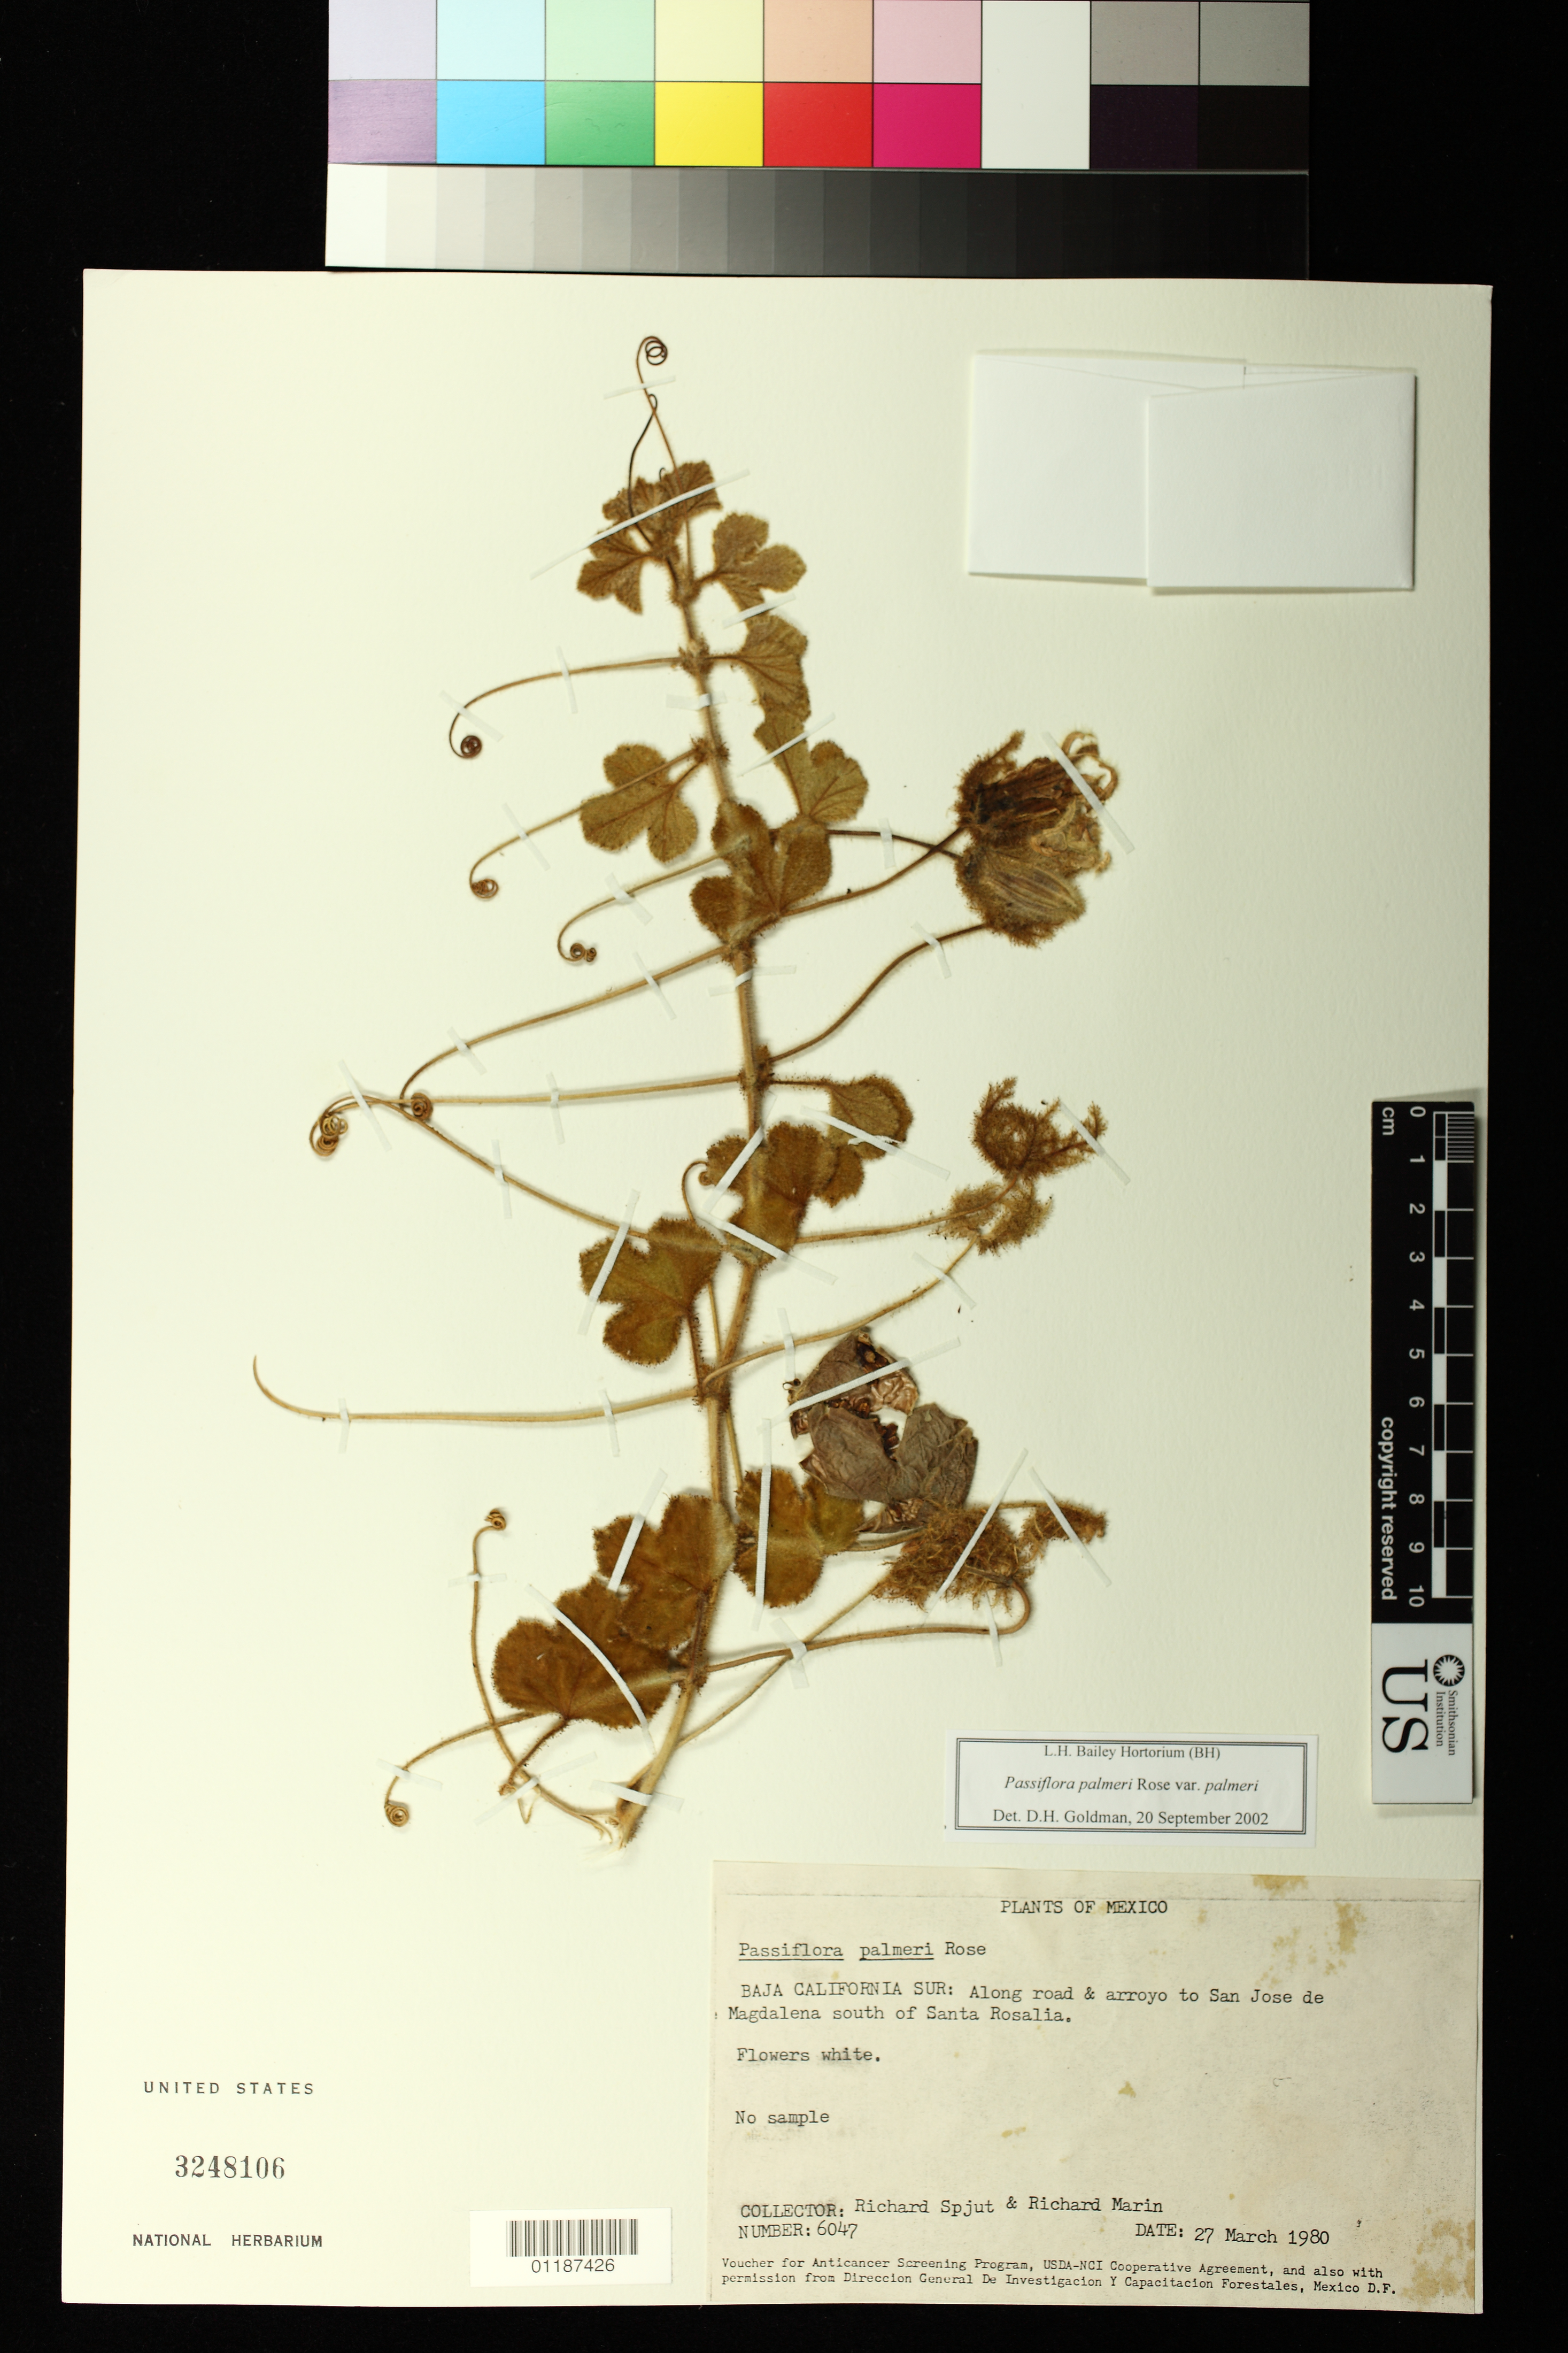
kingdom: Plantae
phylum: Tracheophyta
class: Magnoliopsida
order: Malpighiales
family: Passifloraceae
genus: Passiflora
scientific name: Passiflora palmeri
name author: Rose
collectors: R. Spjut & R. Williams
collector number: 6047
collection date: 1980-03-27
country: Mexico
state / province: Baja California Sur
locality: Along road and arroyo to San Jose de Magdalena S of Santa Rosalia.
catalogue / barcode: US 3248106